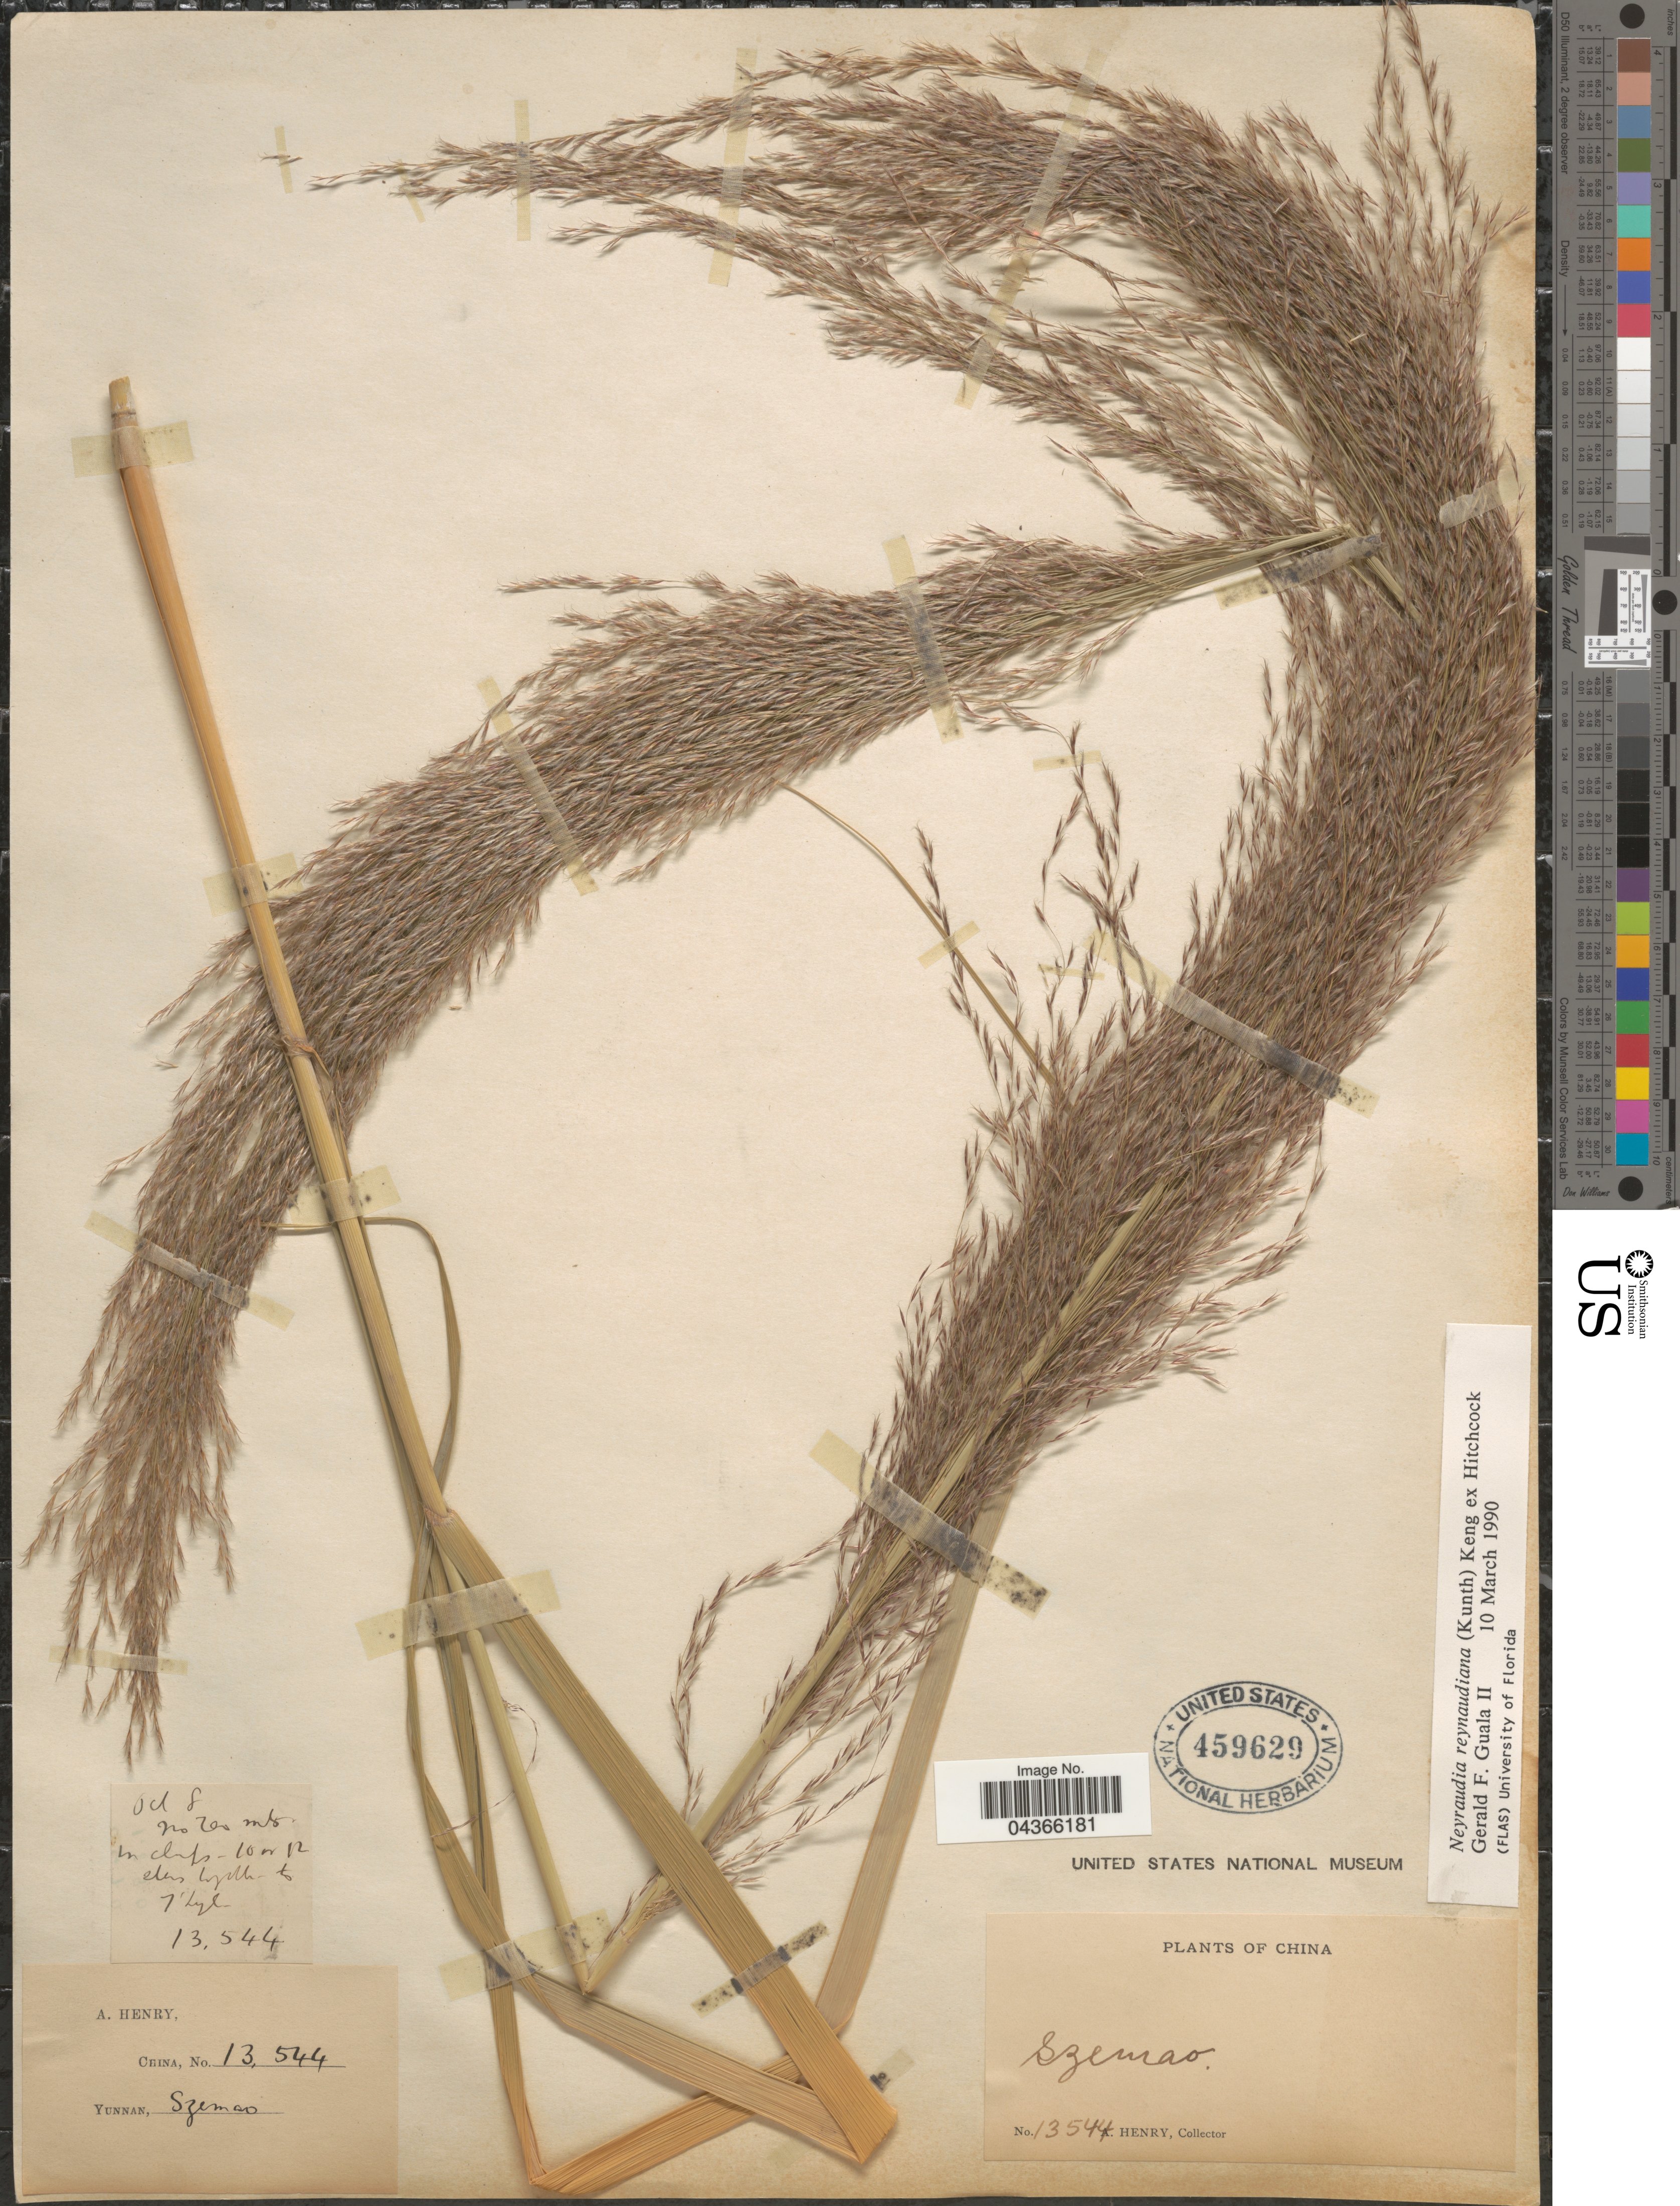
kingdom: Plantae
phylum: Tracheophyta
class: Liliopsida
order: Poales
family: Poaceae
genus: Neyraudia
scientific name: Neyraudia reynaudiana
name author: (Kunth) Keng ex Hitchc.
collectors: A. Henry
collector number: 13544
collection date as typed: Transcribed d/m/y: /10/8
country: China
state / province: Yunnan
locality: Szemao.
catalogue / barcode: US 459629